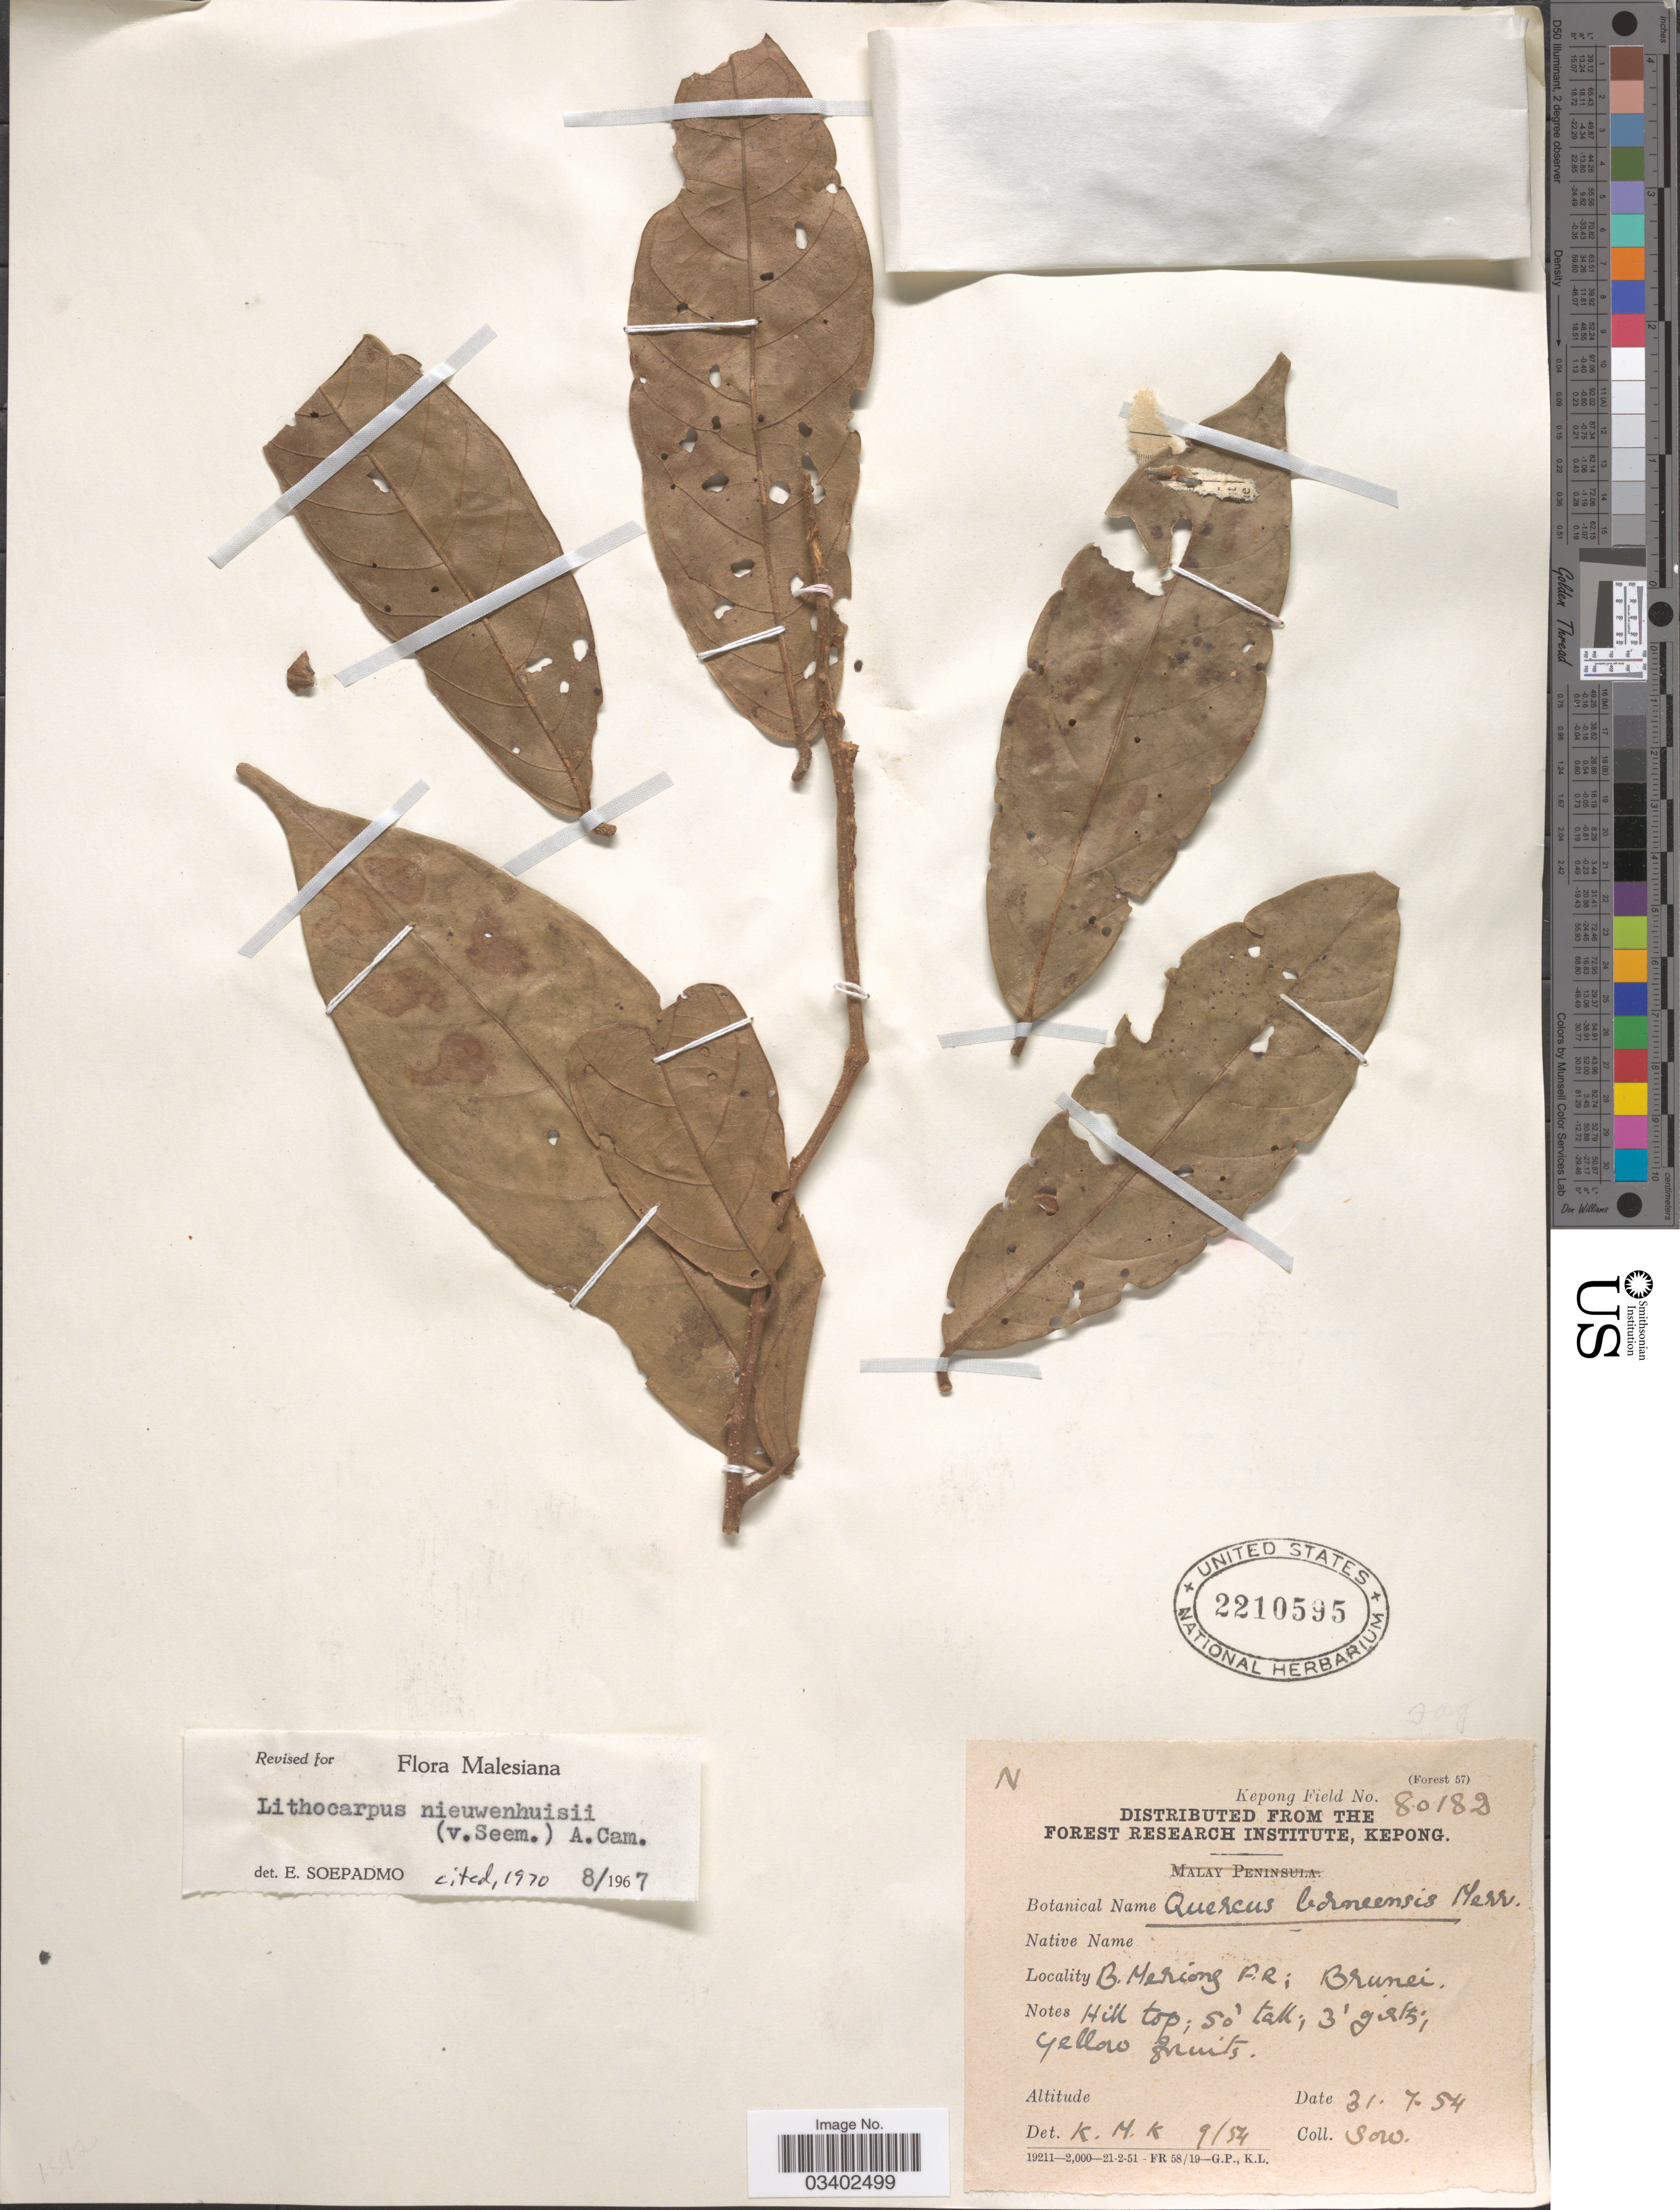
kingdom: Plantae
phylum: Tracheophyta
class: Magnoliopsida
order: Fagales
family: Fagaceae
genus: Lithocarpus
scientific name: Lithocarpus nieuwenhuisii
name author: (Seem.) A. Camus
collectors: -. Sow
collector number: Kepong Field 80182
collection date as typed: Transcribed d/m/y: 31/7/54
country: Brunei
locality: B. Meriong F.R. Hill top.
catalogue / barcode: US 2210595